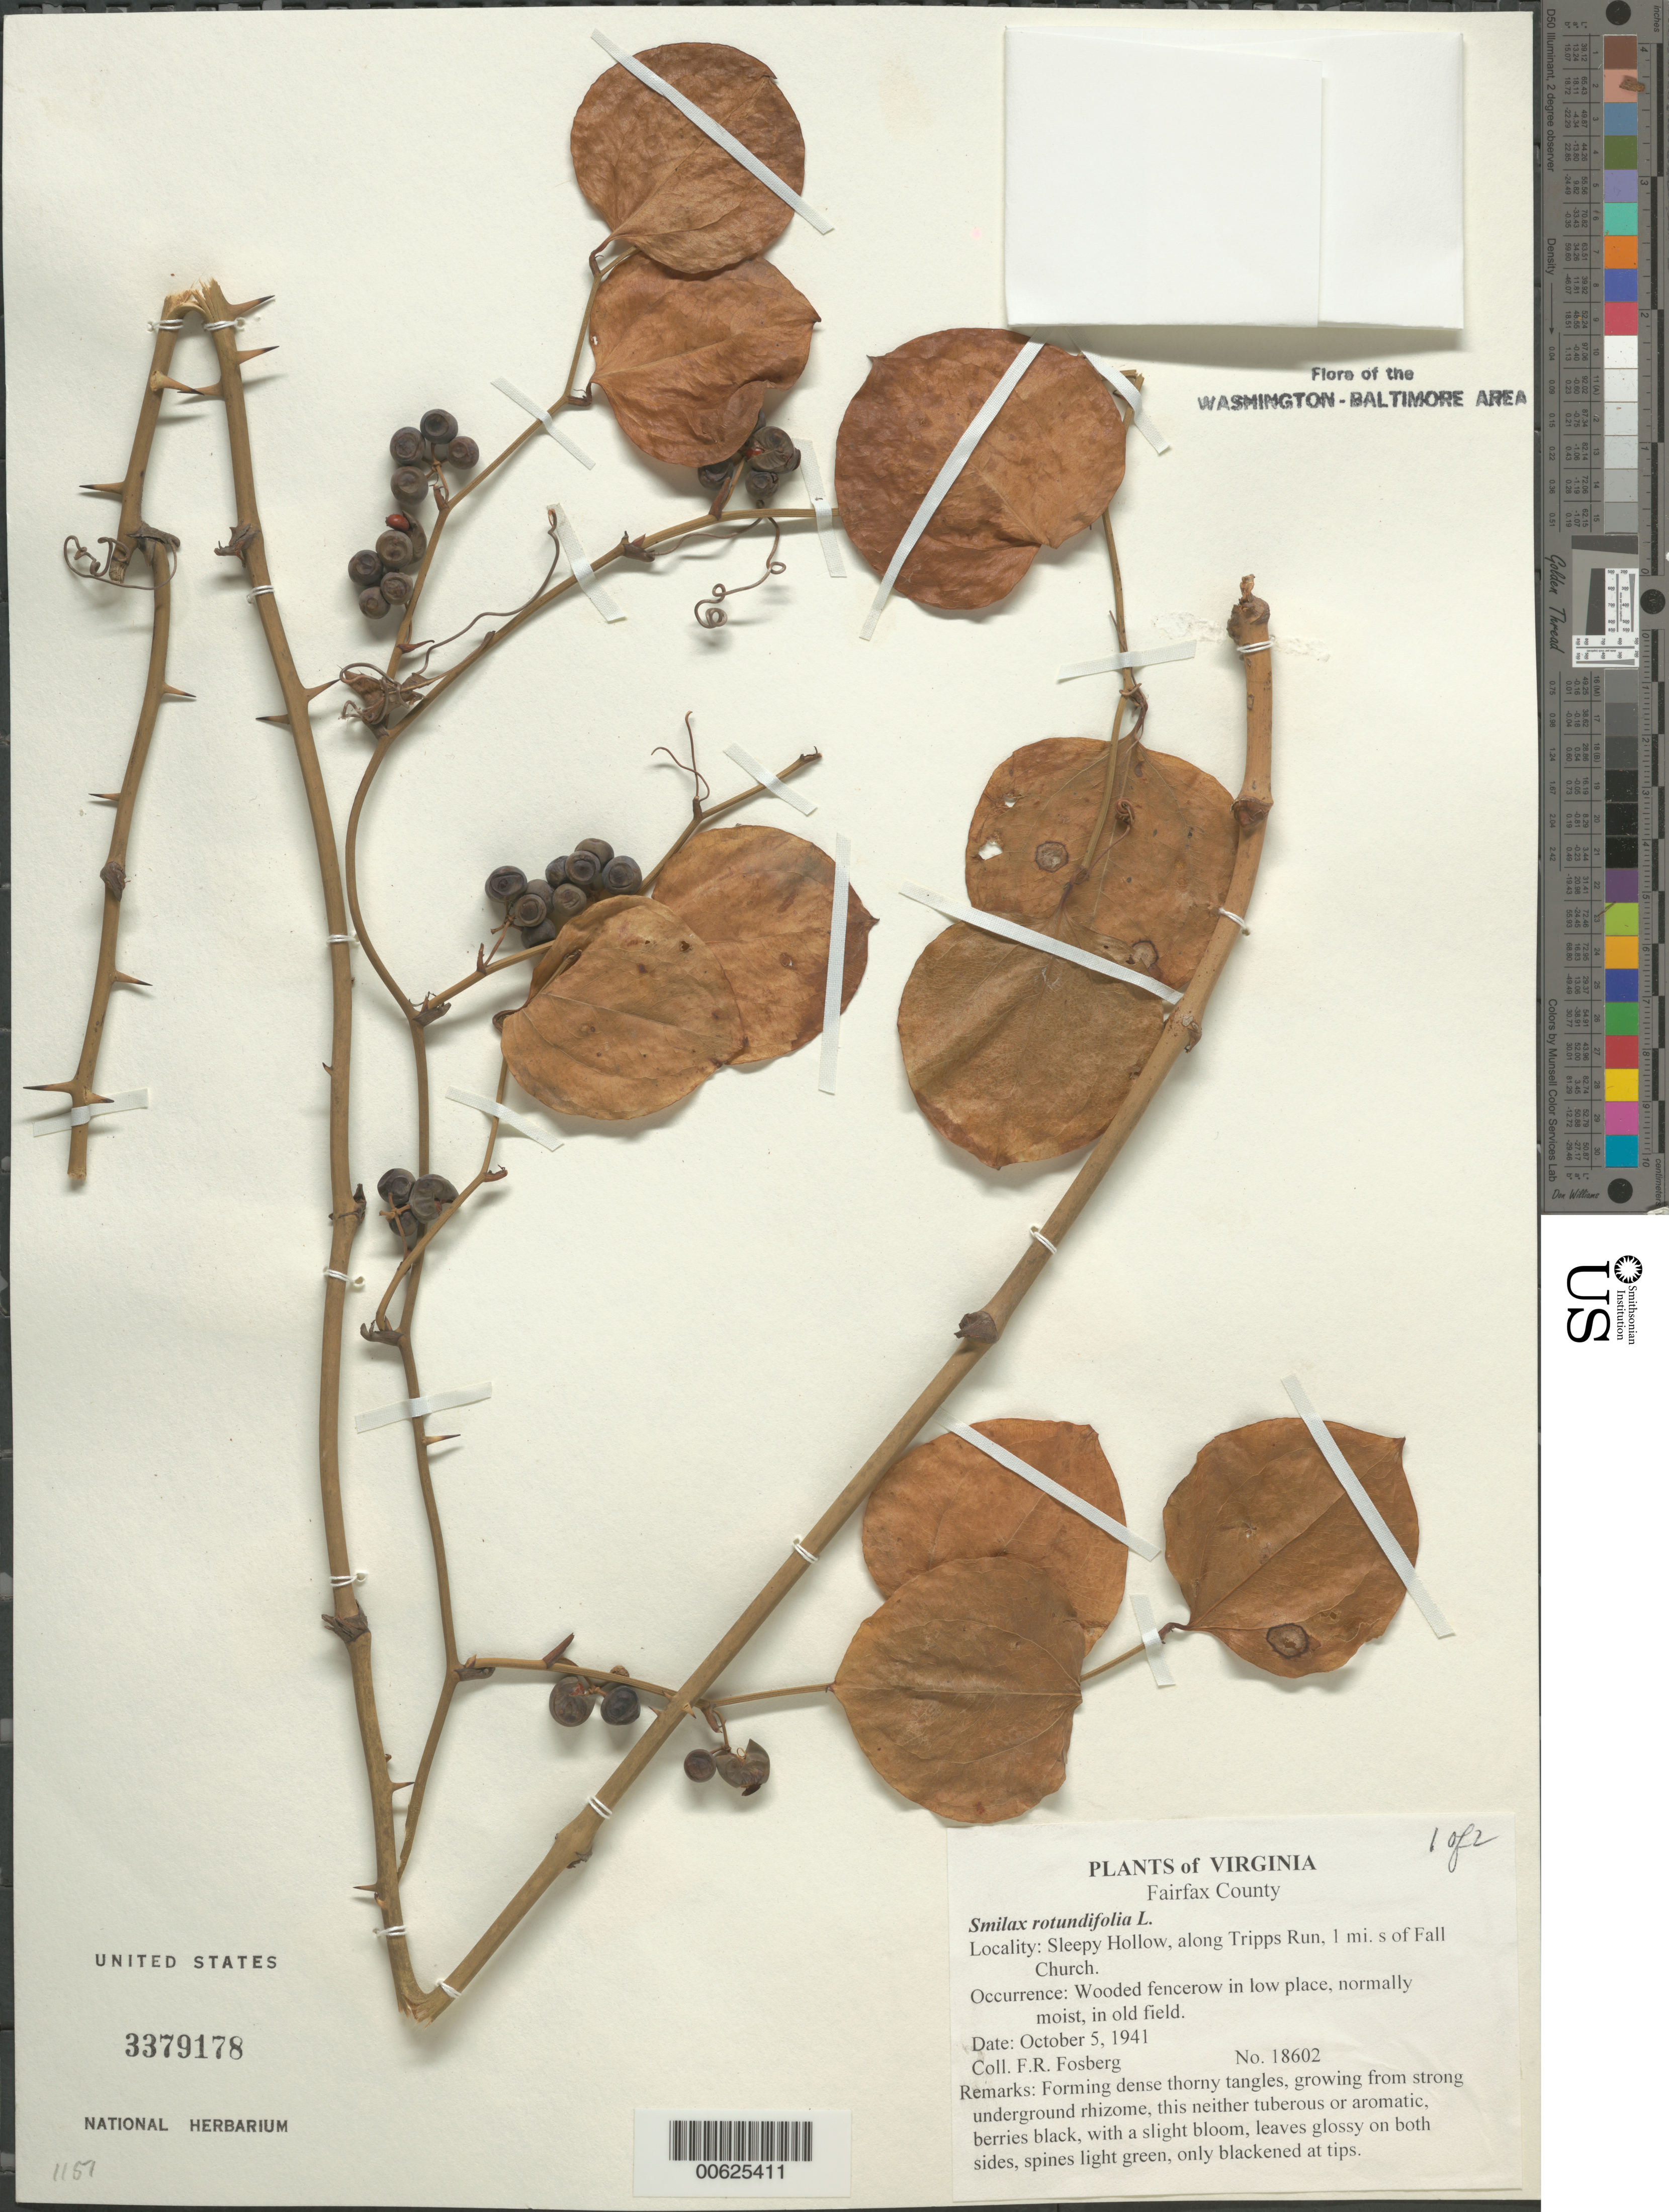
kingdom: Plantae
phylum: Tracheophyta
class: Liliopsida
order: Liliales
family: Smilacaceae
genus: Smilax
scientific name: Smilax rotundifolia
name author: L.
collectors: F. R. Fosberg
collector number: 18602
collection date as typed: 05 Oct 1941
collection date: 1941-10-05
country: United States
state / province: Virginia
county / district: Fairfax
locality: Sleepy Hollow, along Tripps Run, 1 mi. S of Falls Church.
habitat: Wooded fencerow in low place, normally moist, in old field.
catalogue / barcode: US 3379178